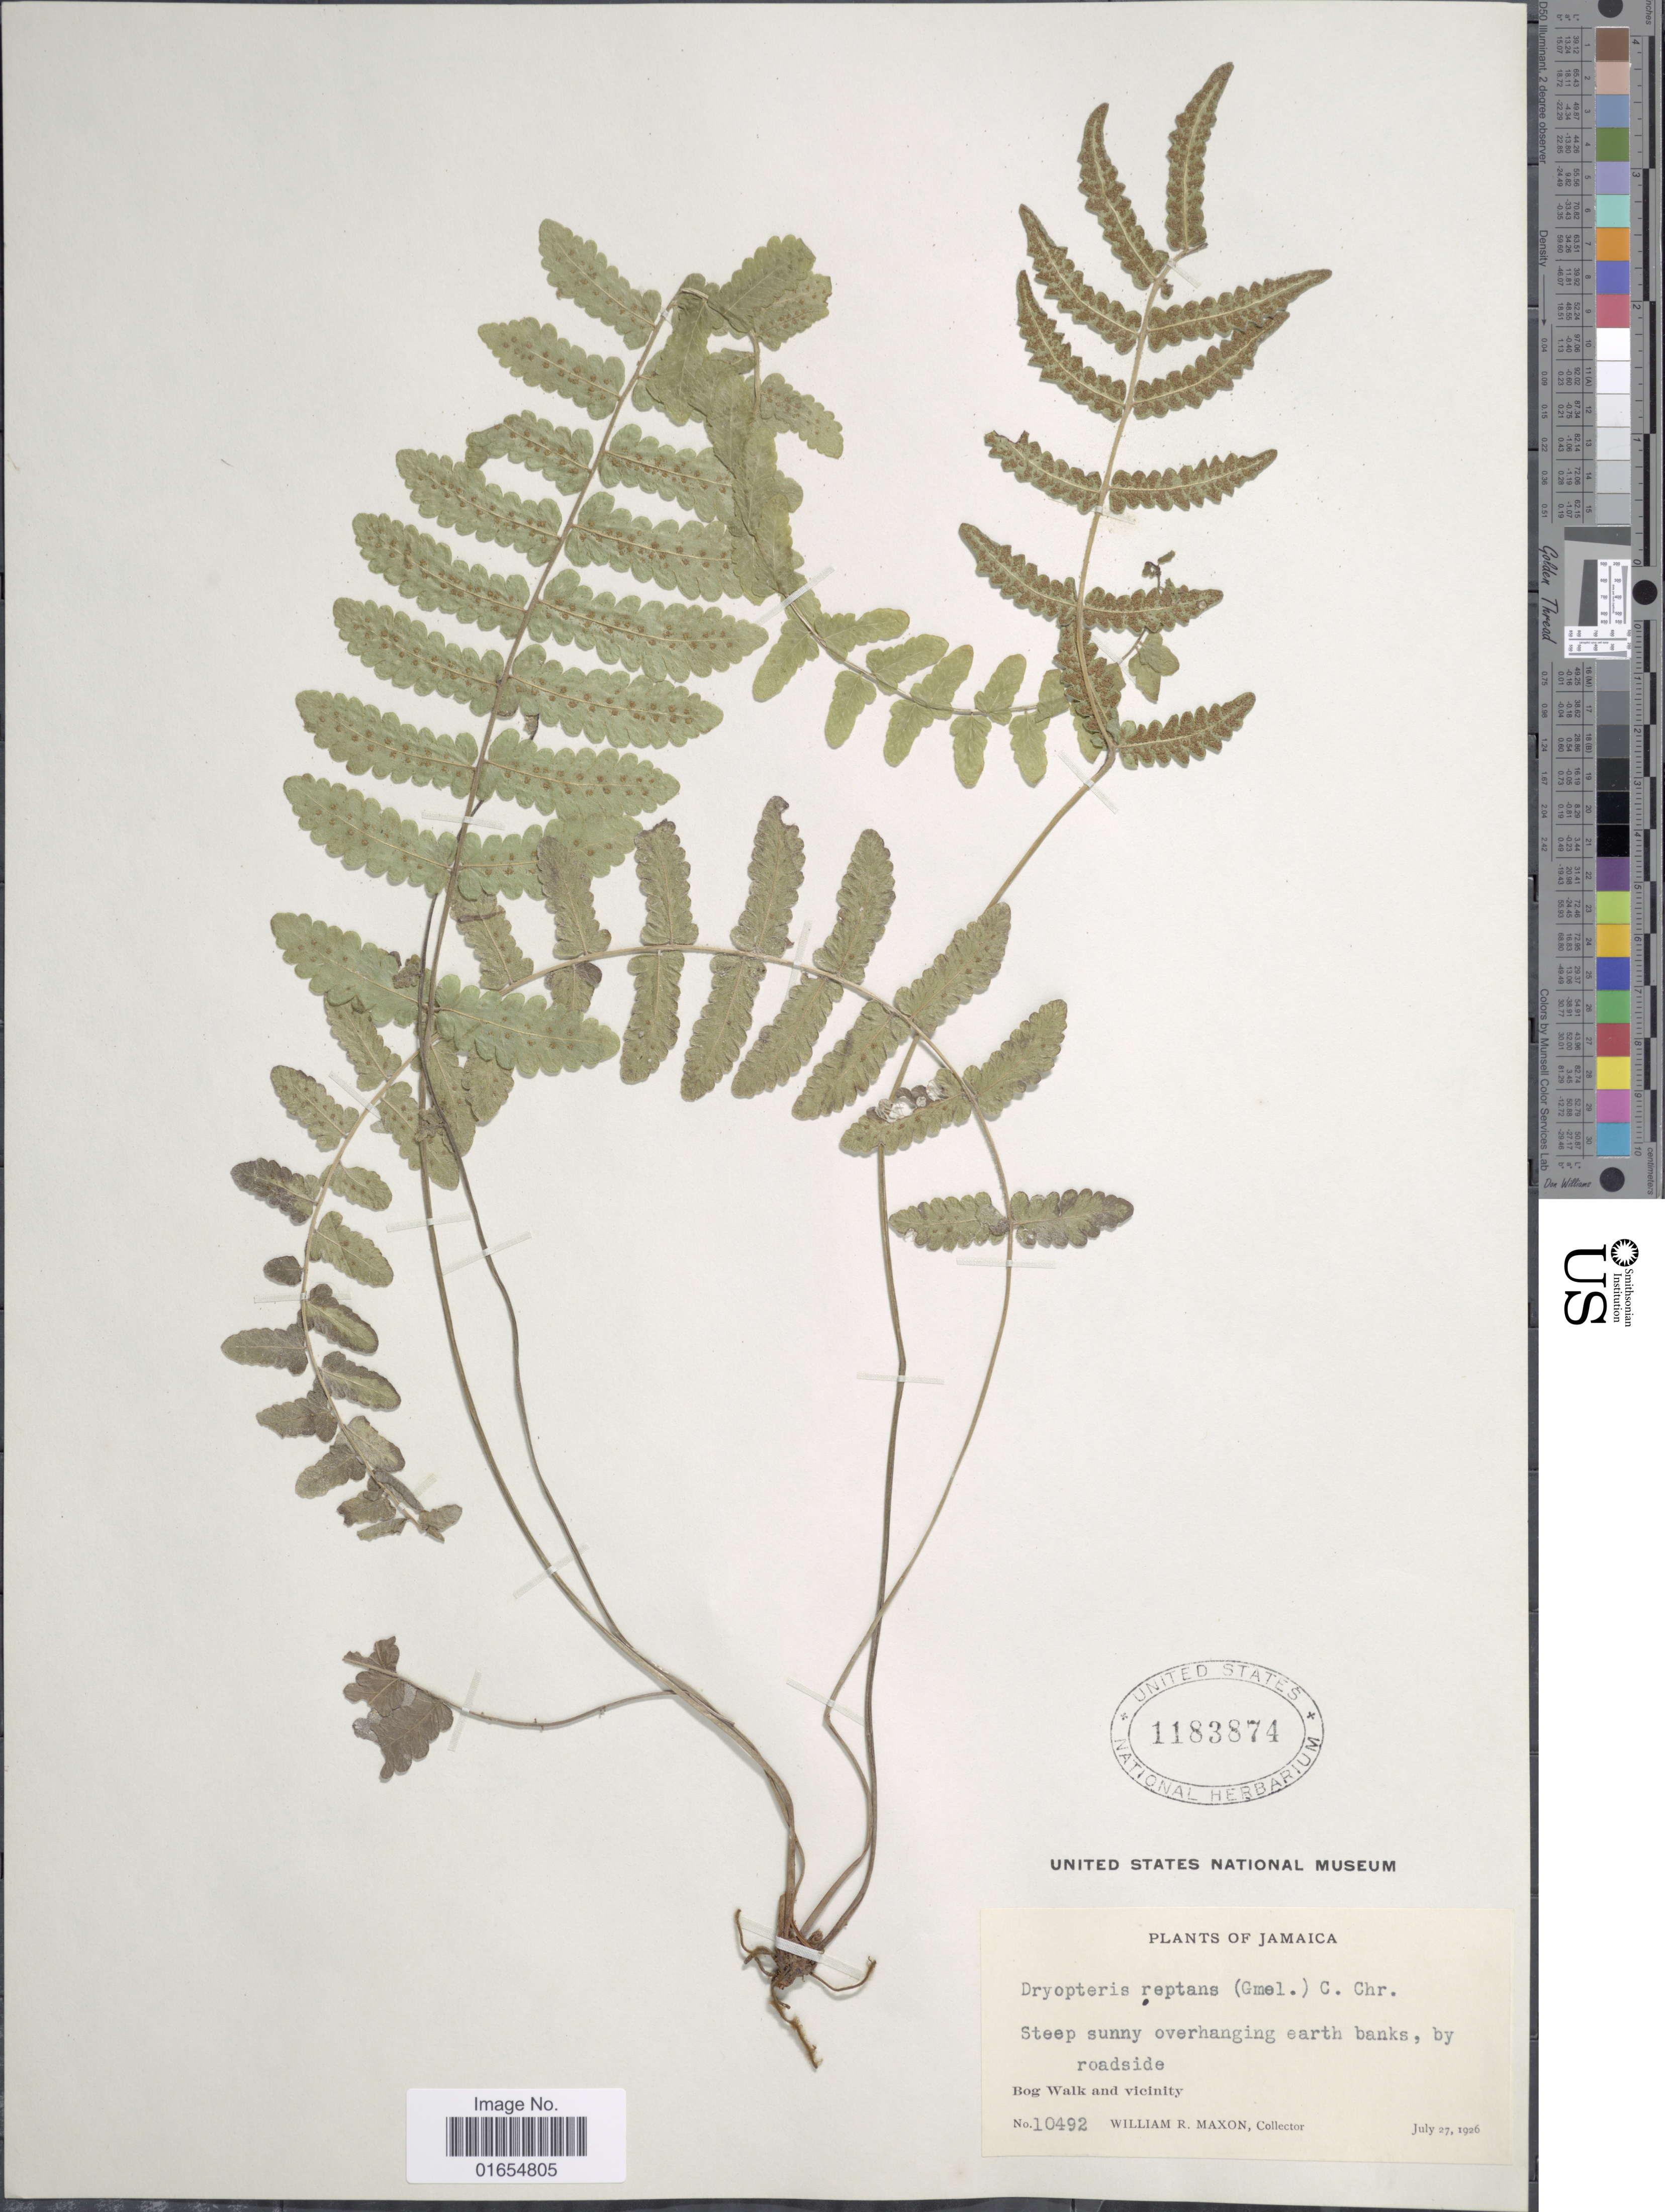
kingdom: Plantae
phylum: Tracheophyta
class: Polypodiopsida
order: Polypodiales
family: Thelypteridaceae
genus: Goniopteris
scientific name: Goniopteris reptans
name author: (J.F. Gmel.) C. Presl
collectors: W. R. Maxon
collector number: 10492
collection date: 1926-07-27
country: Jamaica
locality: Steep sunny overhanging earth banks, by roadside, Bog Walk and vicinity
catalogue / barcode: US 1183874